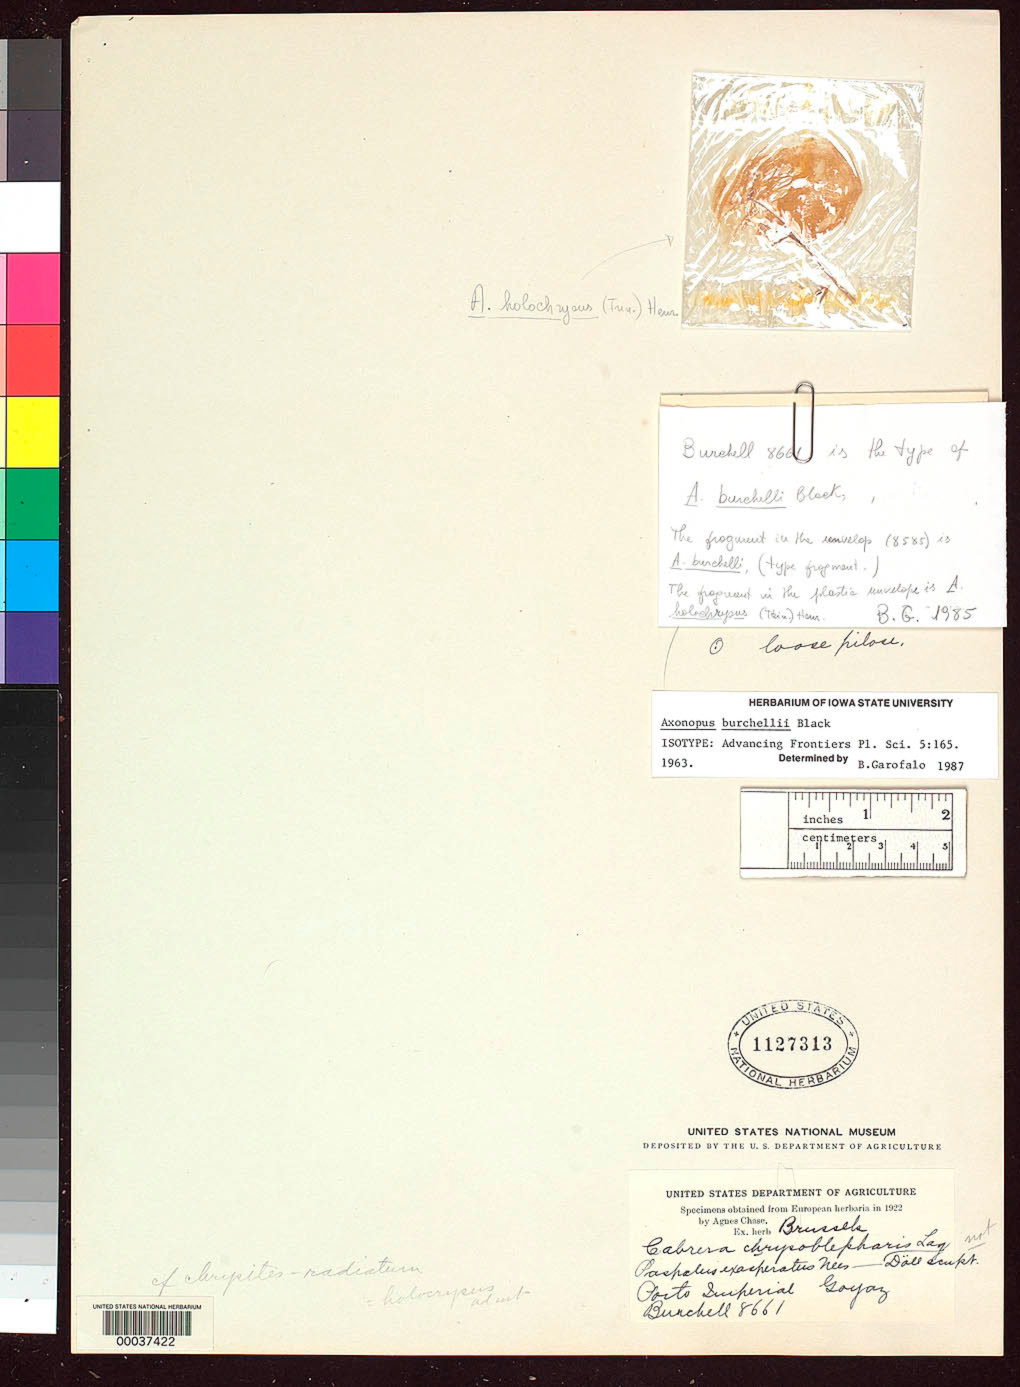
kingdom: Plantae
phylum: Tracheophyta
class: Liliopsida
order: Poales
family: Poaceae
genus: Axonopus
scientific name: Axonopus burchellii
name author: G.A. Black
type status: Type Fragment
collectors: W. J. Burchell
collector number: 8661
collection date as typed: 18--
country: Brazil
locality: Porto.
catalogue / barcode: US 1127313